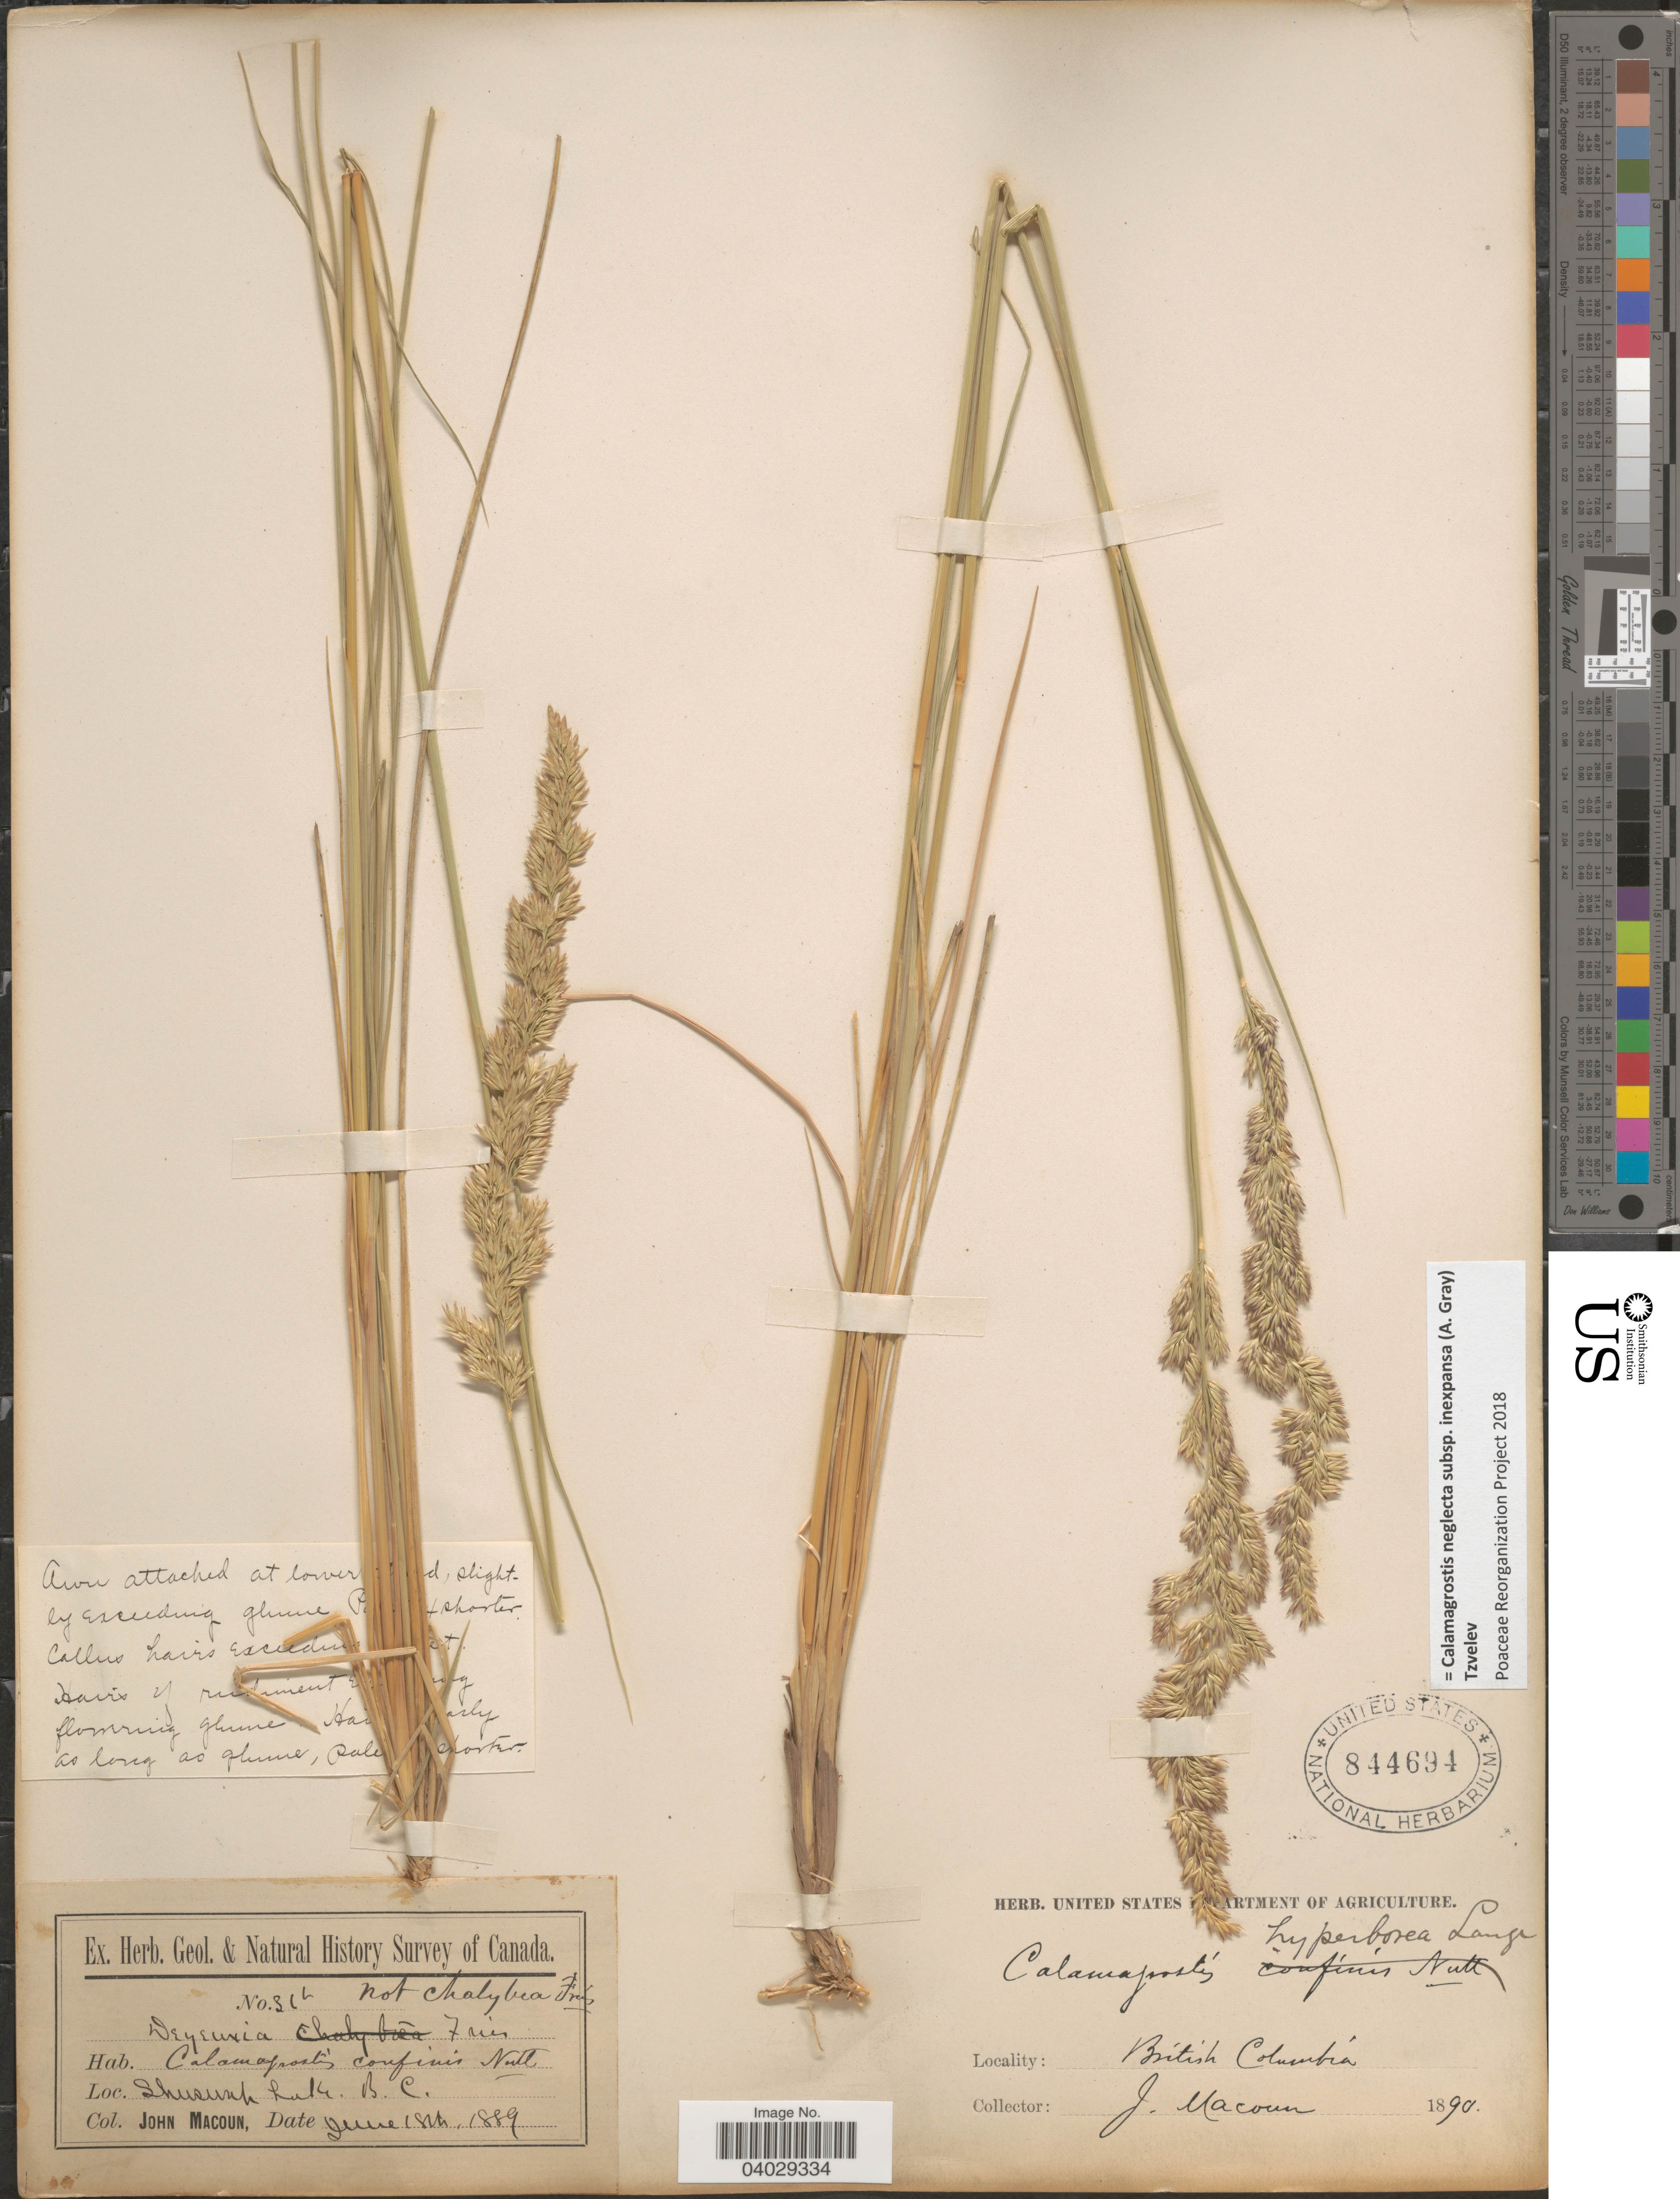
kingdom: Plantae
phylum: Tracheophyta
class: Liliopsida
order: Poales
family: Poaceae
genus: Calamagrostis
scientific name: Calamagrostis neglecta subsp. inexpansa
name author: (A. Gray) Tzvelev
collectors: J. Macoun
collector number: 31b*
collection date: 1889-06-18/1890-06-18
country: Canada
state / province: British Columbia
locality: Shuswap Lake.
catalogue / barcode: US 844694